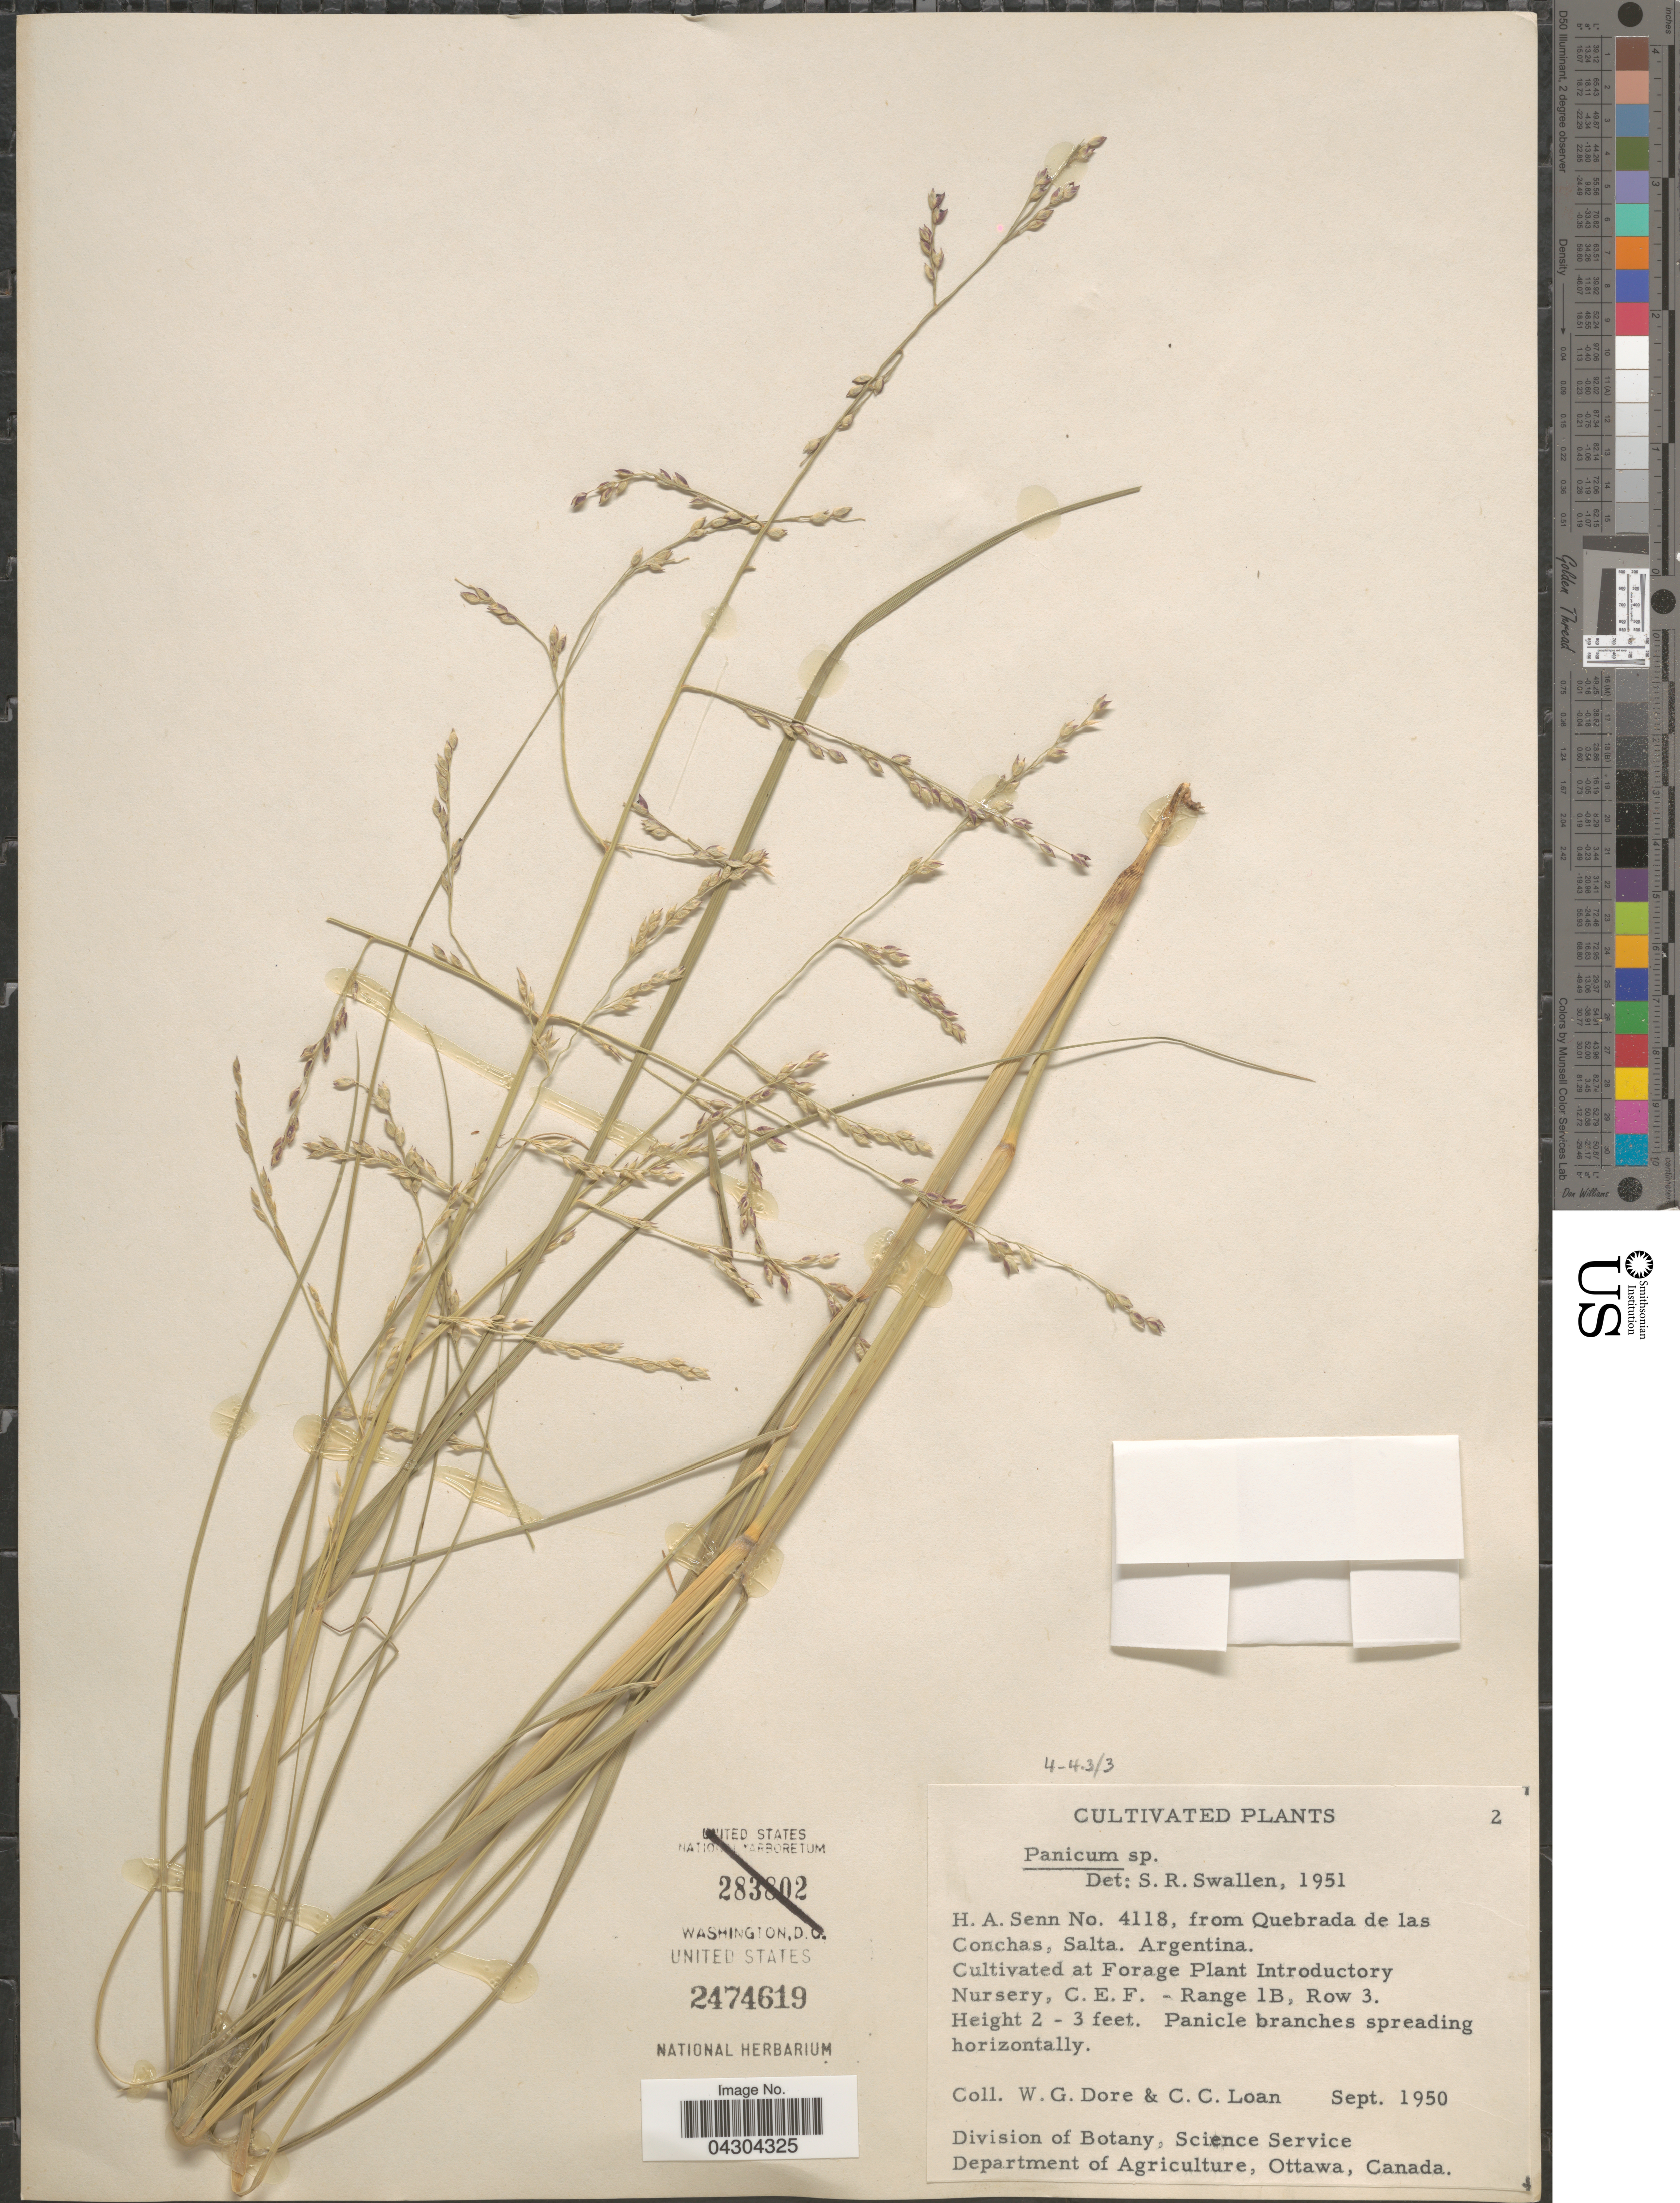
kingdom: Plantae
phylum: Tracheophyta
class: Liliopsida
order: Poales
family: Poaceae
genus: Panicum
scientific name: Panicum sp.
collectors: W. Dore & C. Loan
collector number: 2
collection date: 1950-09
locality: At Forage Plants Introductory Nursery, C.E.F. - Range 1B, Row 3.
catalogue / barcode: US 2474619